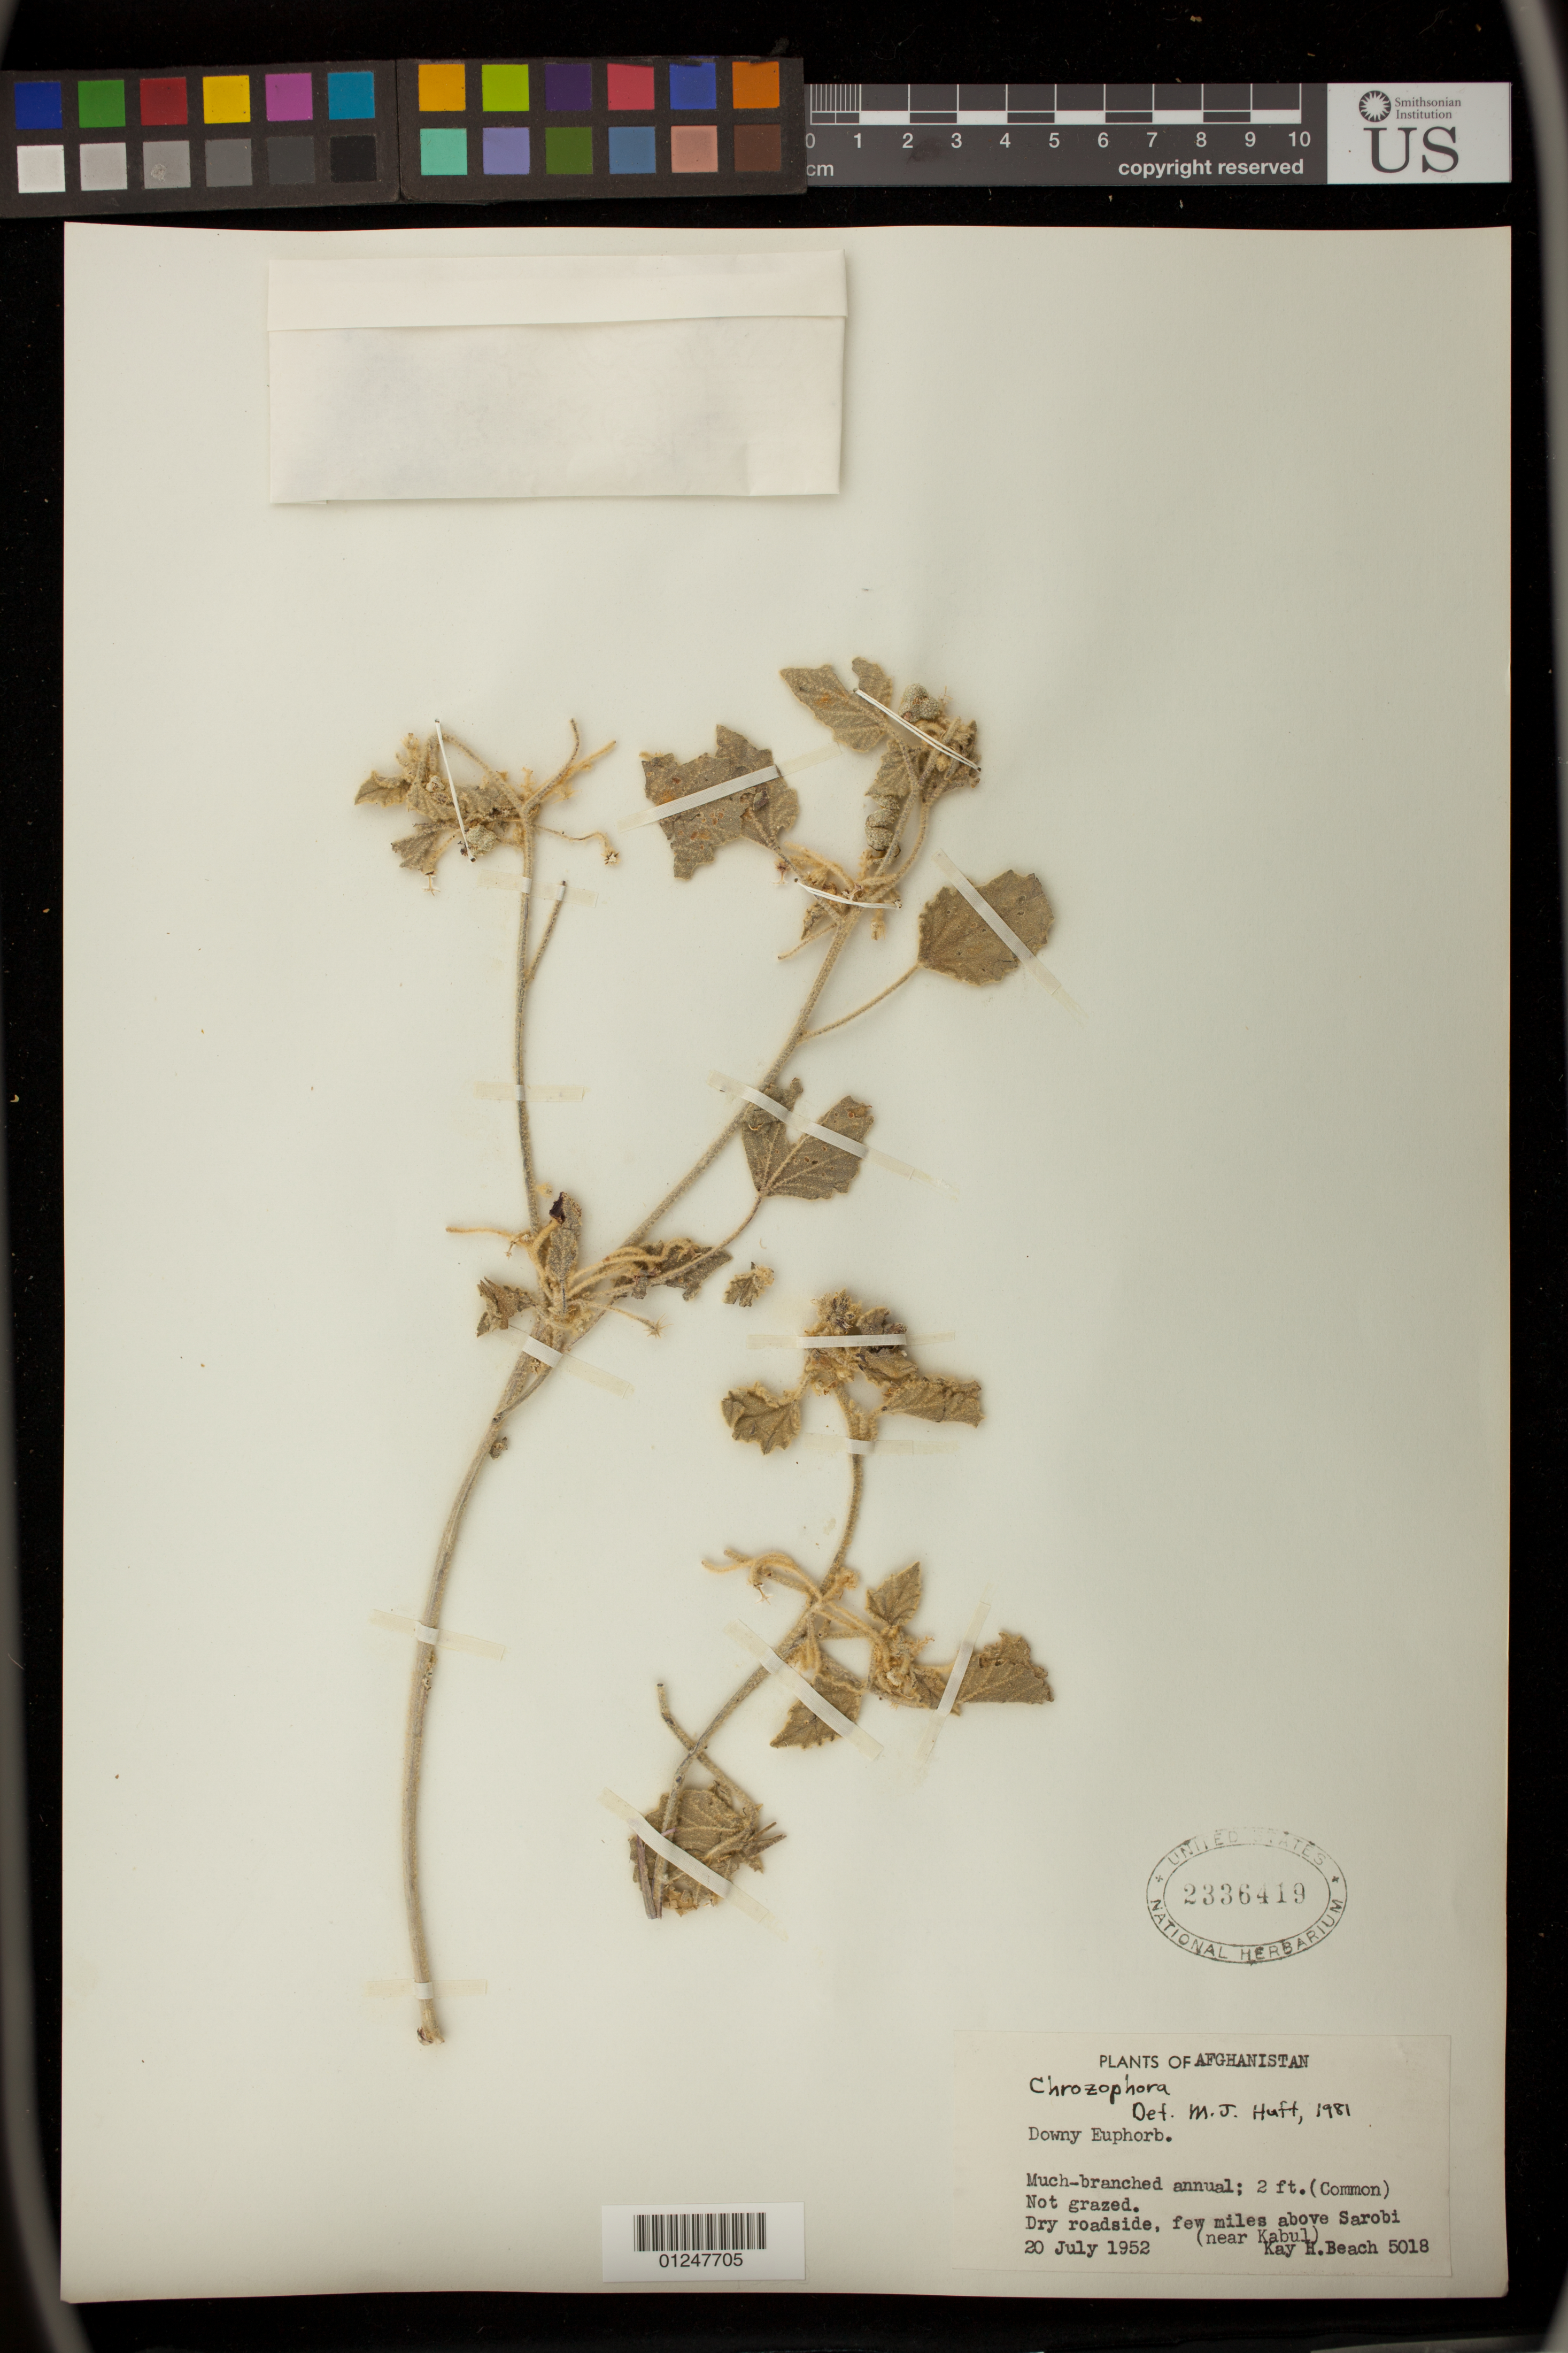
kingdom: Plantae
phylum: Tracheophyta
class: Magnoliopsida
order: Malpighiales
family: Euphorbiaceae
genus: Chrozophora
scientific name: Chrozophora sp.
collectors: K. H. Beach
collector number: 5018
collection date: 1952-07-20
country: Afghanistan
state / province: Paktika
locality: Dry roadside, few miles above Sarobi, near Kabul.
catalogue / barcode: US 2336419